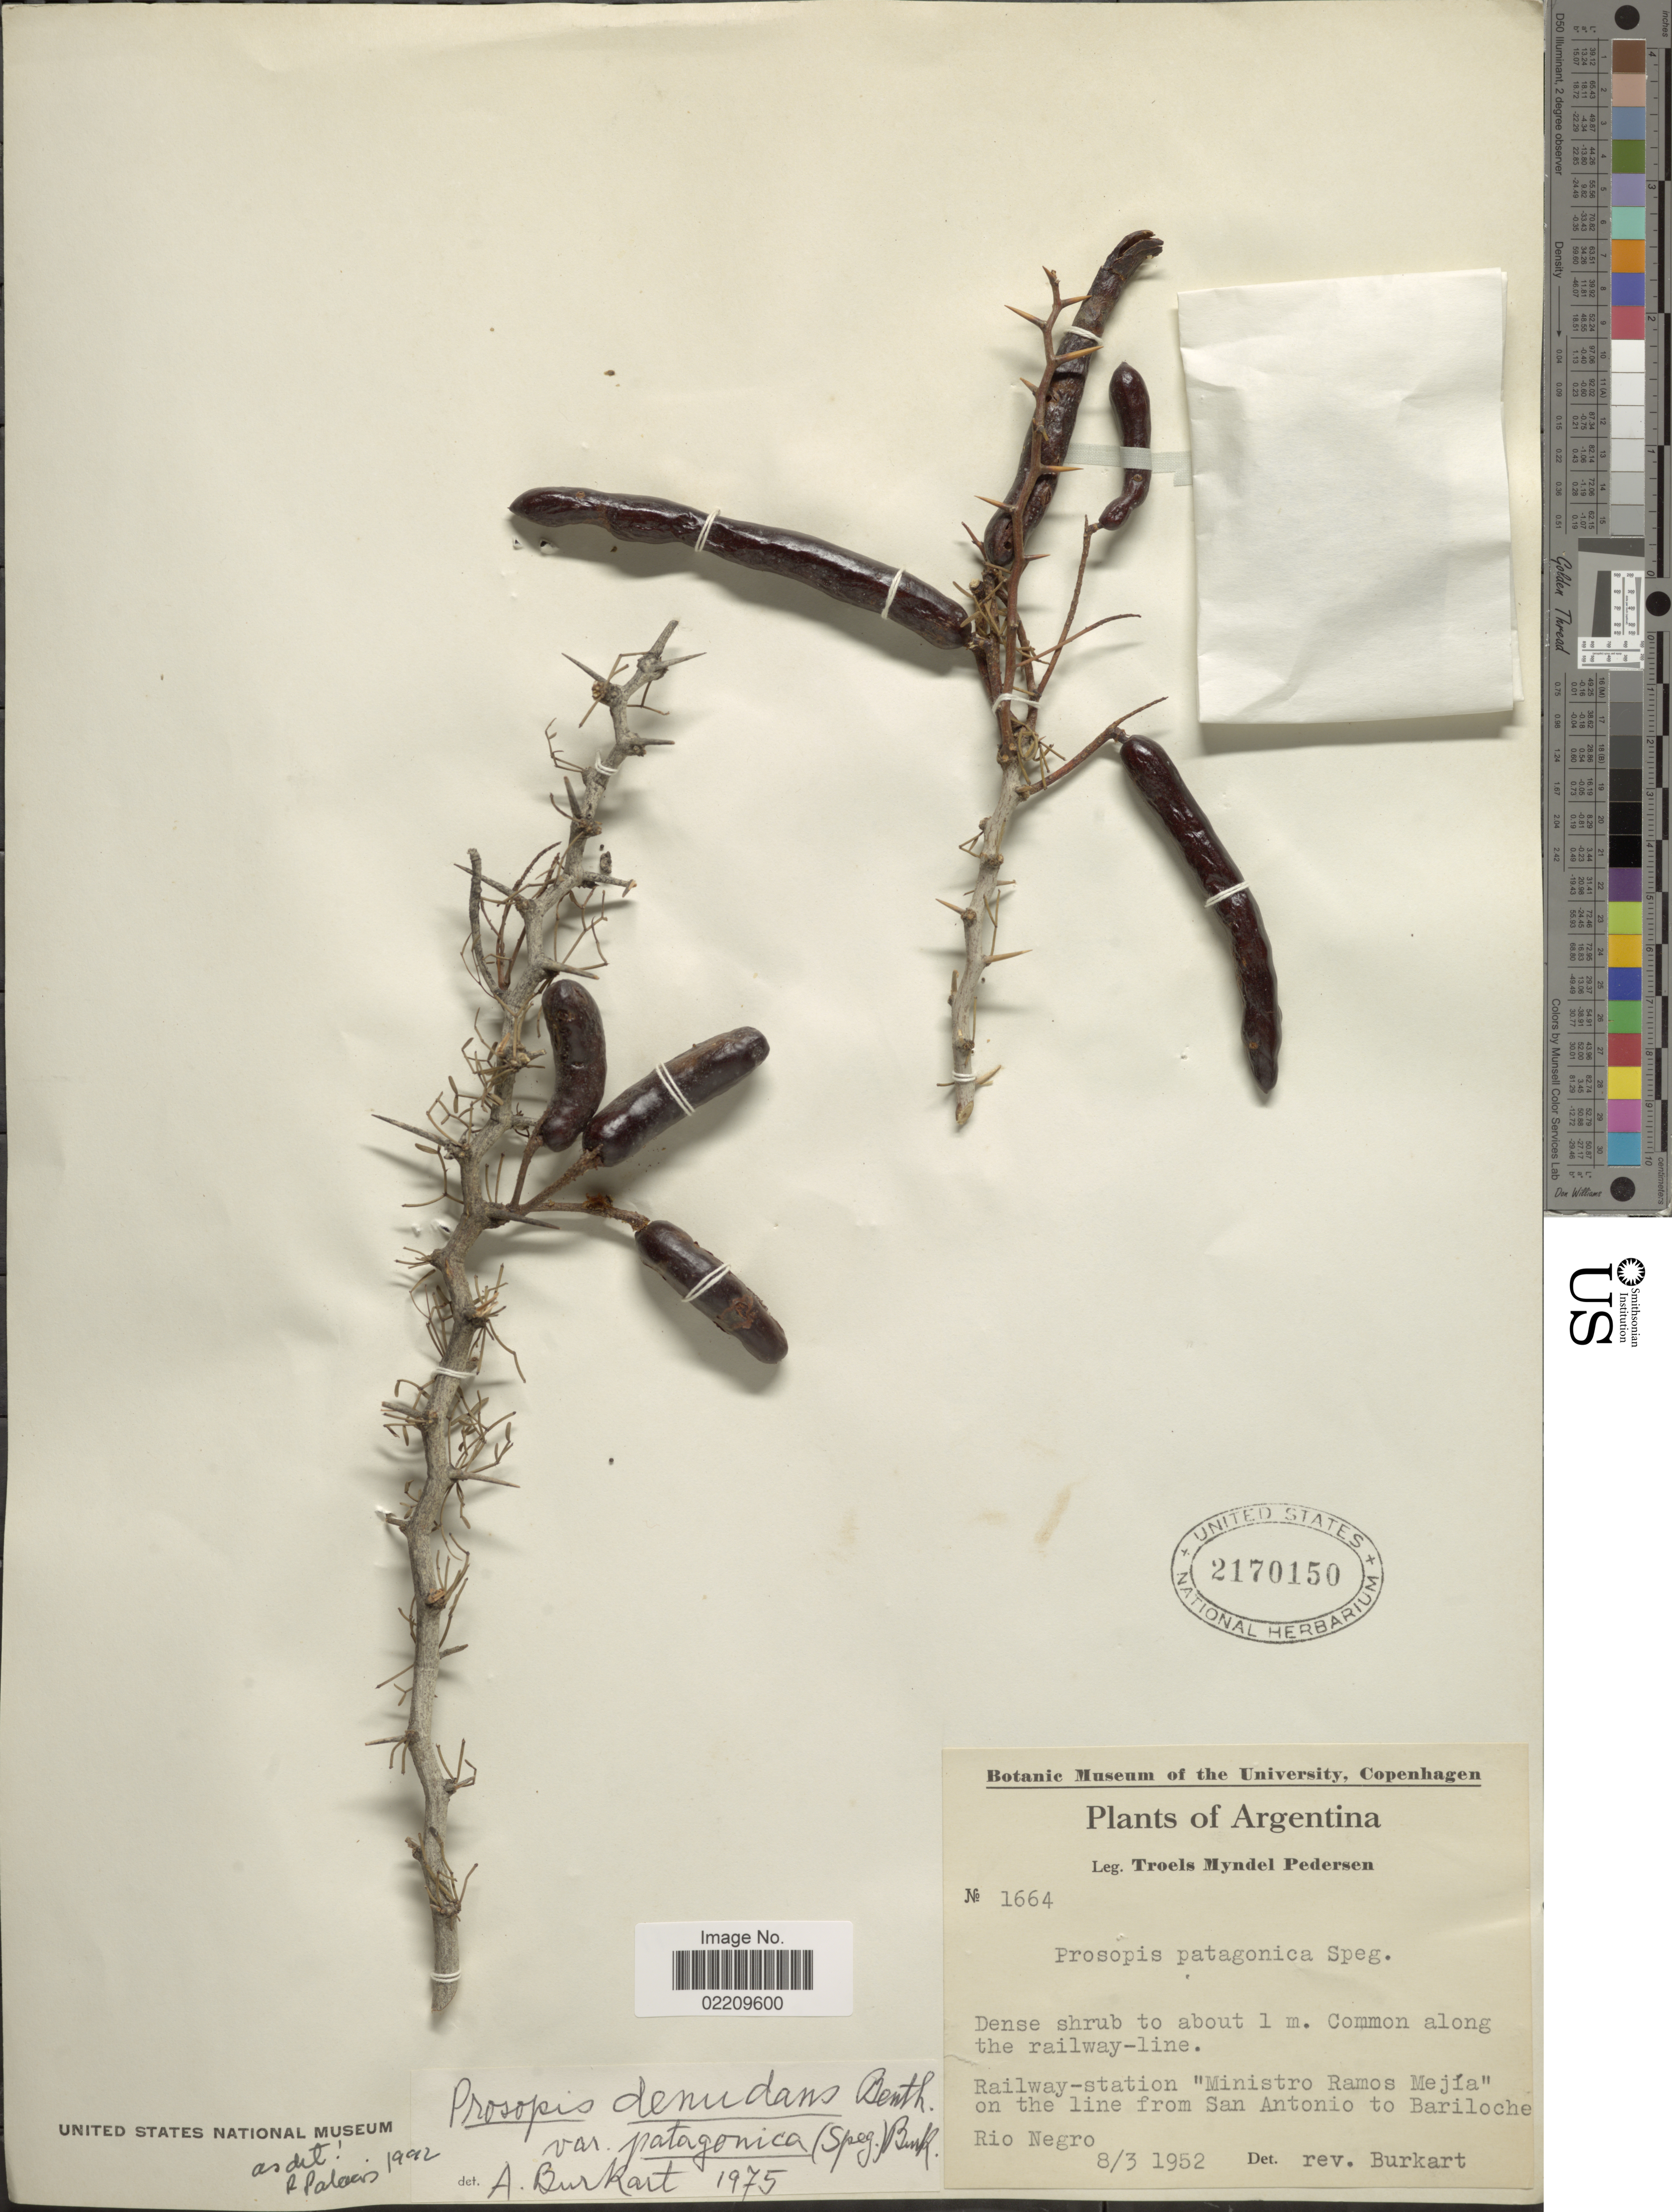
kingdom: Plantae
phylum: Tracheophyta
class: Magnoliopsida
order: Fabales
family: Fabaceae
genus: Neltuma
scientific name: Neltuma denudans var. patagonica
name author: (Speg.) C. E. Hughes & G.P. Lewis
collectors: T. Pederson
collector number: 1664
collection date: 1952-03-08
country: Argentina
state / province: Rio Negro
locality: Railway-station Ministro Ramos Mejia'on the line from San Antonio to Bariloche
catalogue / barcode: US 2170150